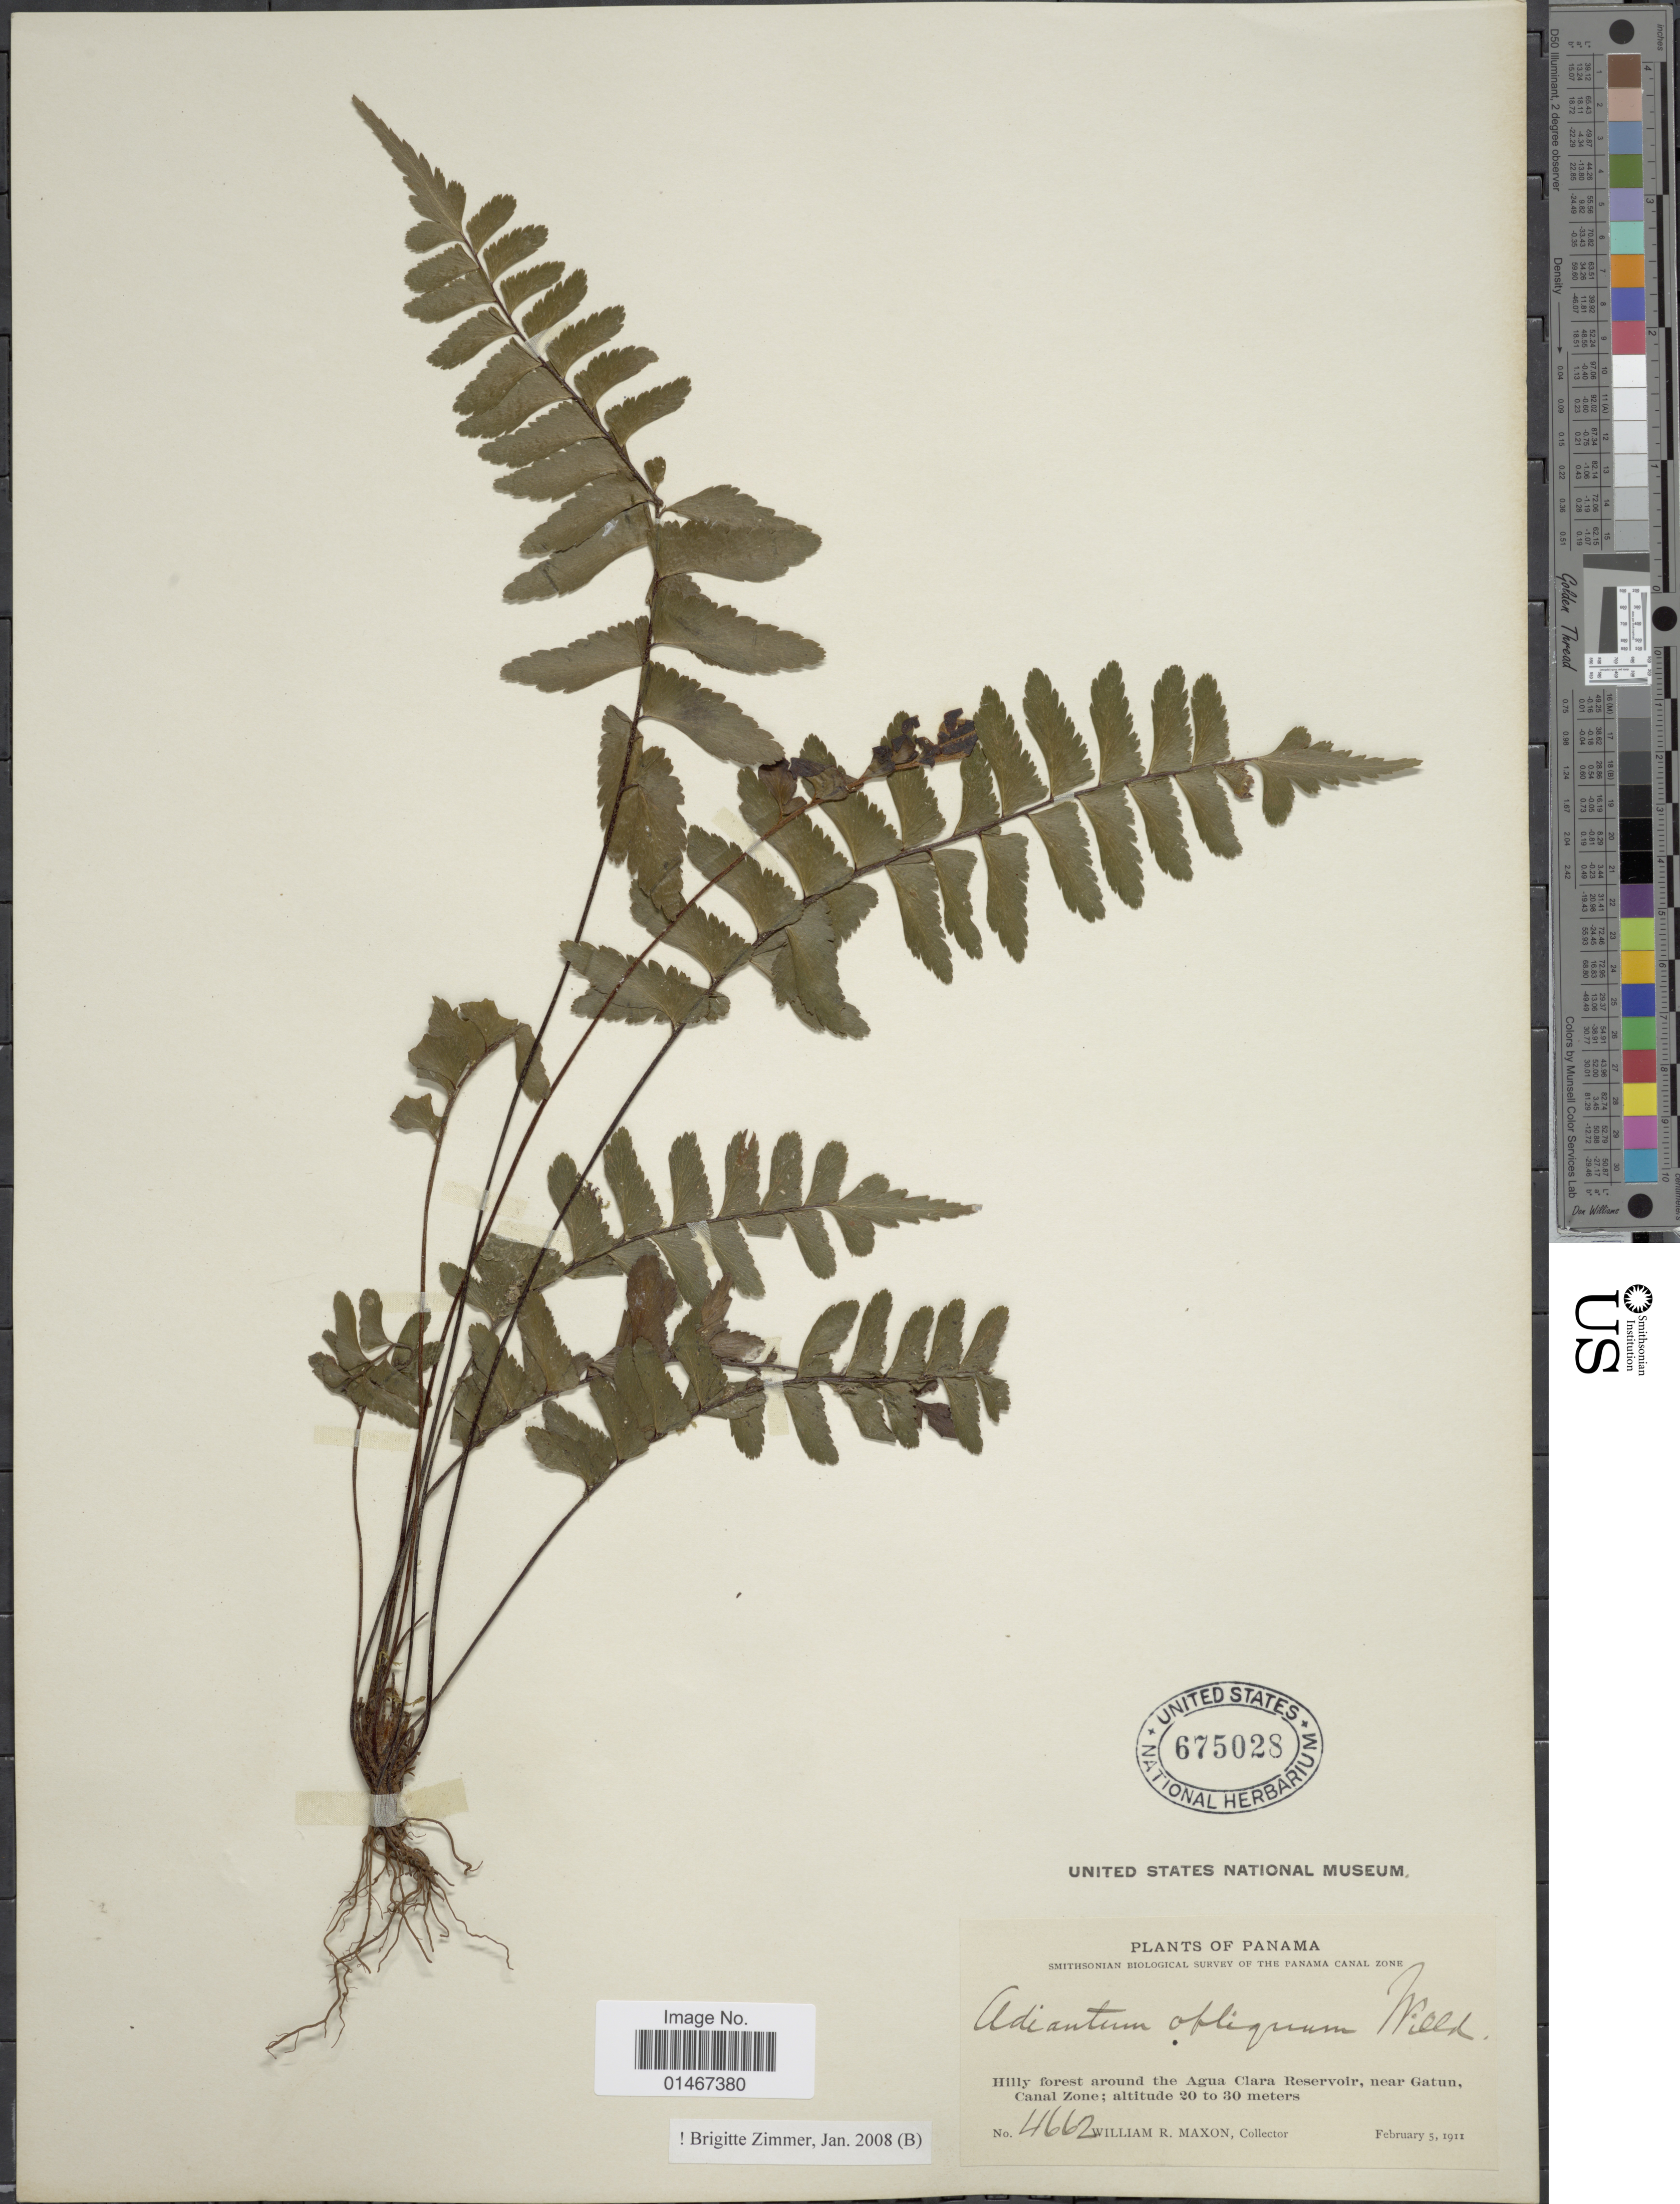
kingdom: Plantae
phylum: Tracheophyta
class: Polypodiopsida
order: Polypodiales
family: Pteridaceae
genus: Adiantum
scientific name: Adiantum obliquum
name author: Willd.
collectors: W. R. Maxon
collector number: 4662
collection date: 1911-02-05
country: Panama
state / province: Colón / Panamá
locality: Hilly forestb around the Agua Clara Reservoir, near Gatun, Canal Zone.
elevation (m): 20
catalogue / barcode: US 675028